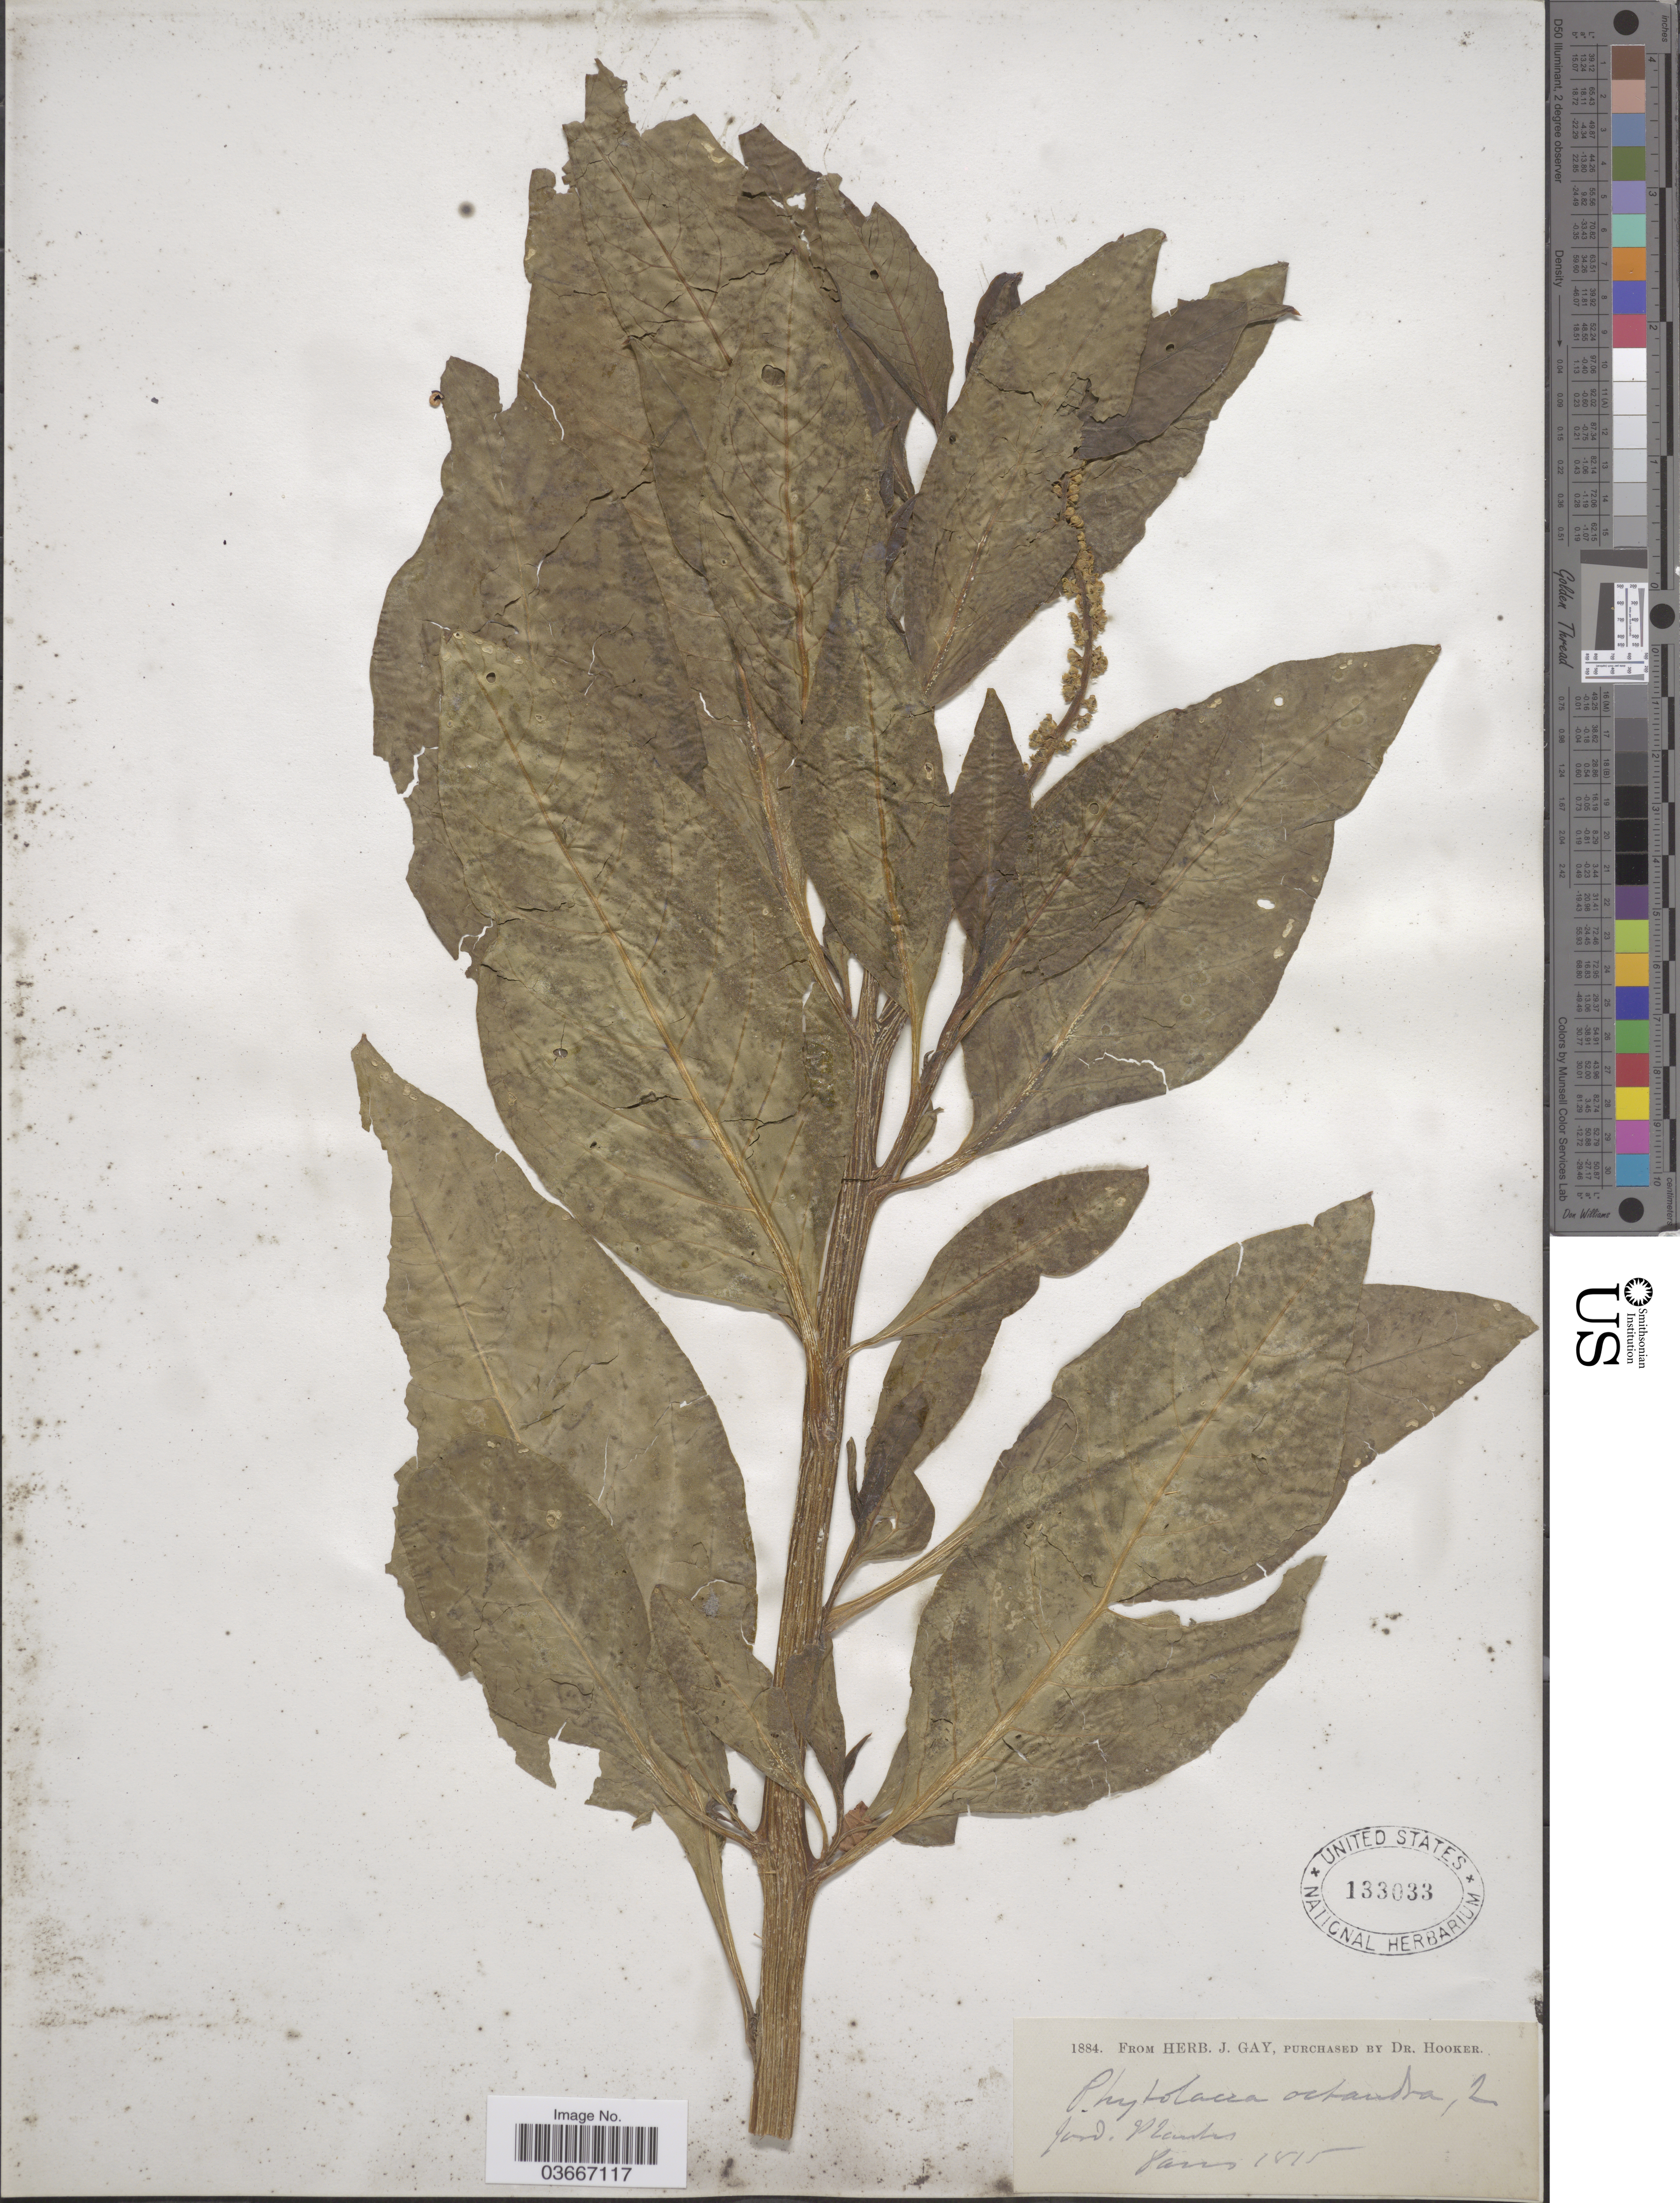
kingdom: Plantae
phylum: Tracheophyta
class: Magnoliopsida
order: Caryophyllales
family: Phytolaccaceae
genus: Phytolacca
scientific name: Phytolacca octandra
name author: L.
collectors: ex herb. J. Gay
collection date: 1815-03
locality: Jard. Plantas.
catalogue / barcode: US 133033